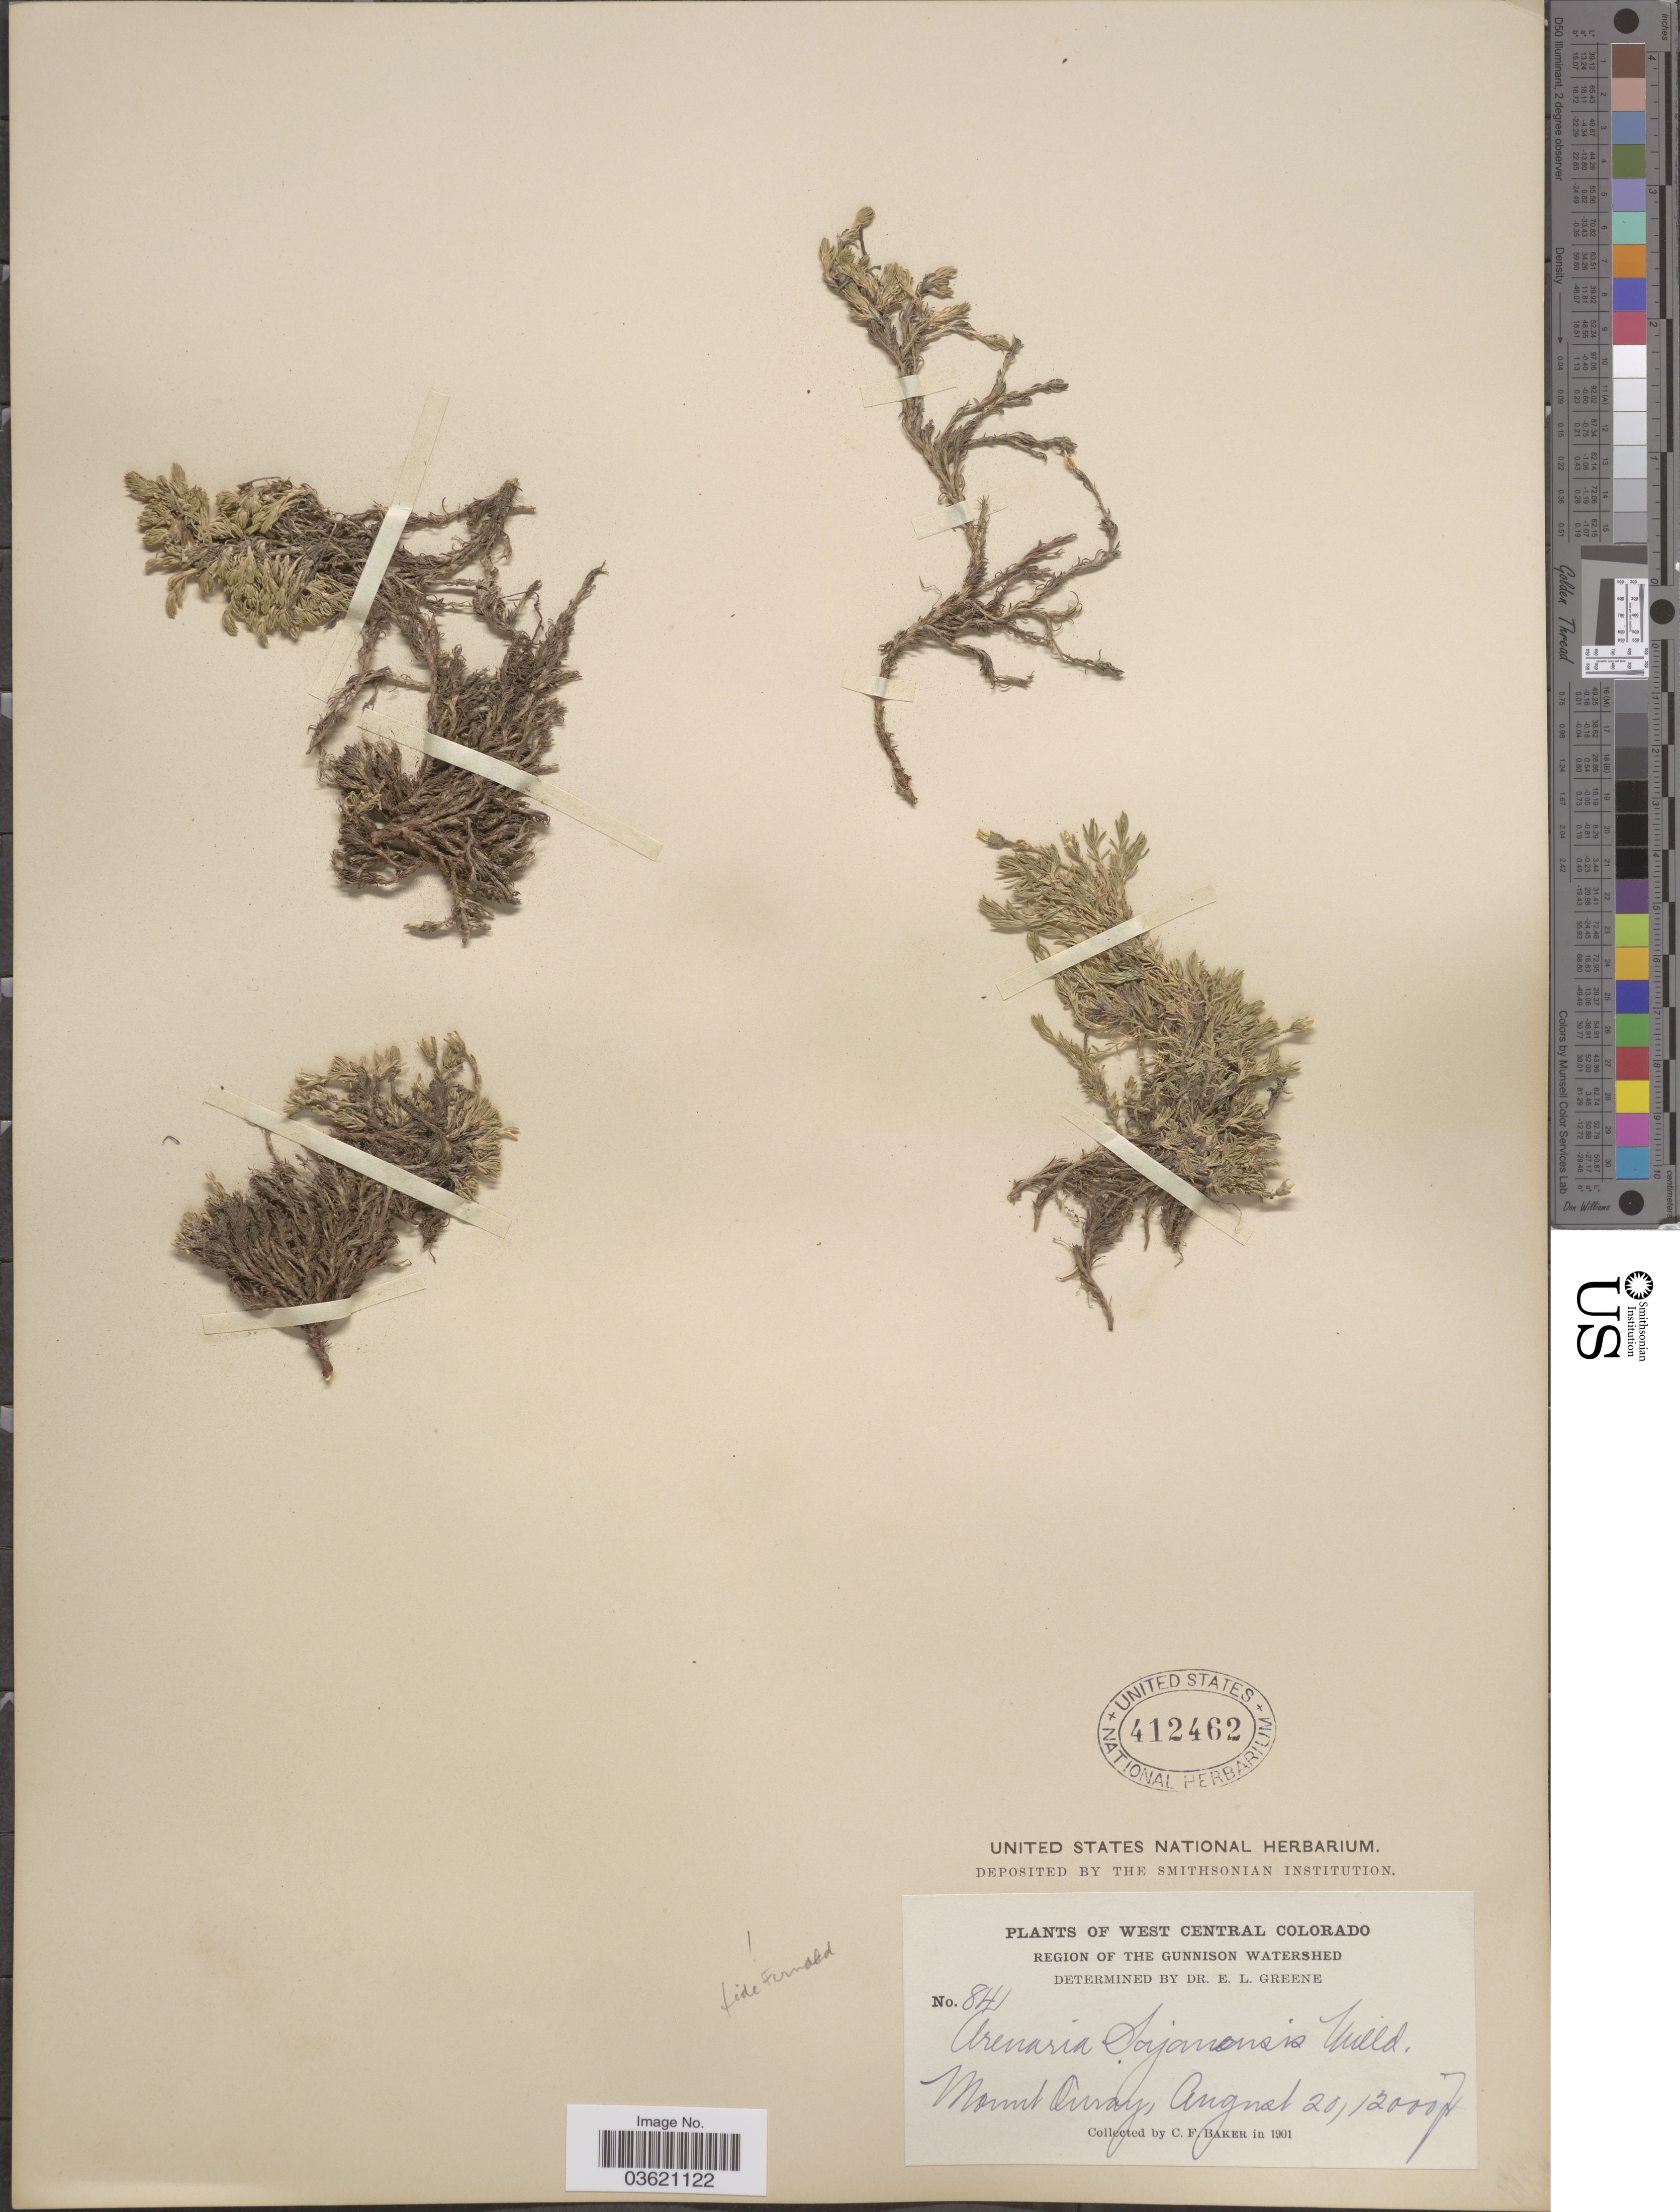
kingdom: Plantae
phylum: Tracheophyta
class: Magnoliopsida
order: Caryophyllales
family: Caryophyllaceae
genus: Cherleria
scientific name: Cherleria obtusiloba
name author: (Rydb.) A.J. Moore & Dillenb.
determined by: Strong, M. T., (US), Smithsonian Institution - National Museum of Natural History (UNITED STATES)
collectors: C. F. Baker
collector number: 841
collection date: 1901-08-20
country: United States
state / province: Colorado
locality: West Central Colorado. Region of the Gunnison Watershed. Mount Ouray.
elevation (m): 3658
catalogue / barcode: US 412462